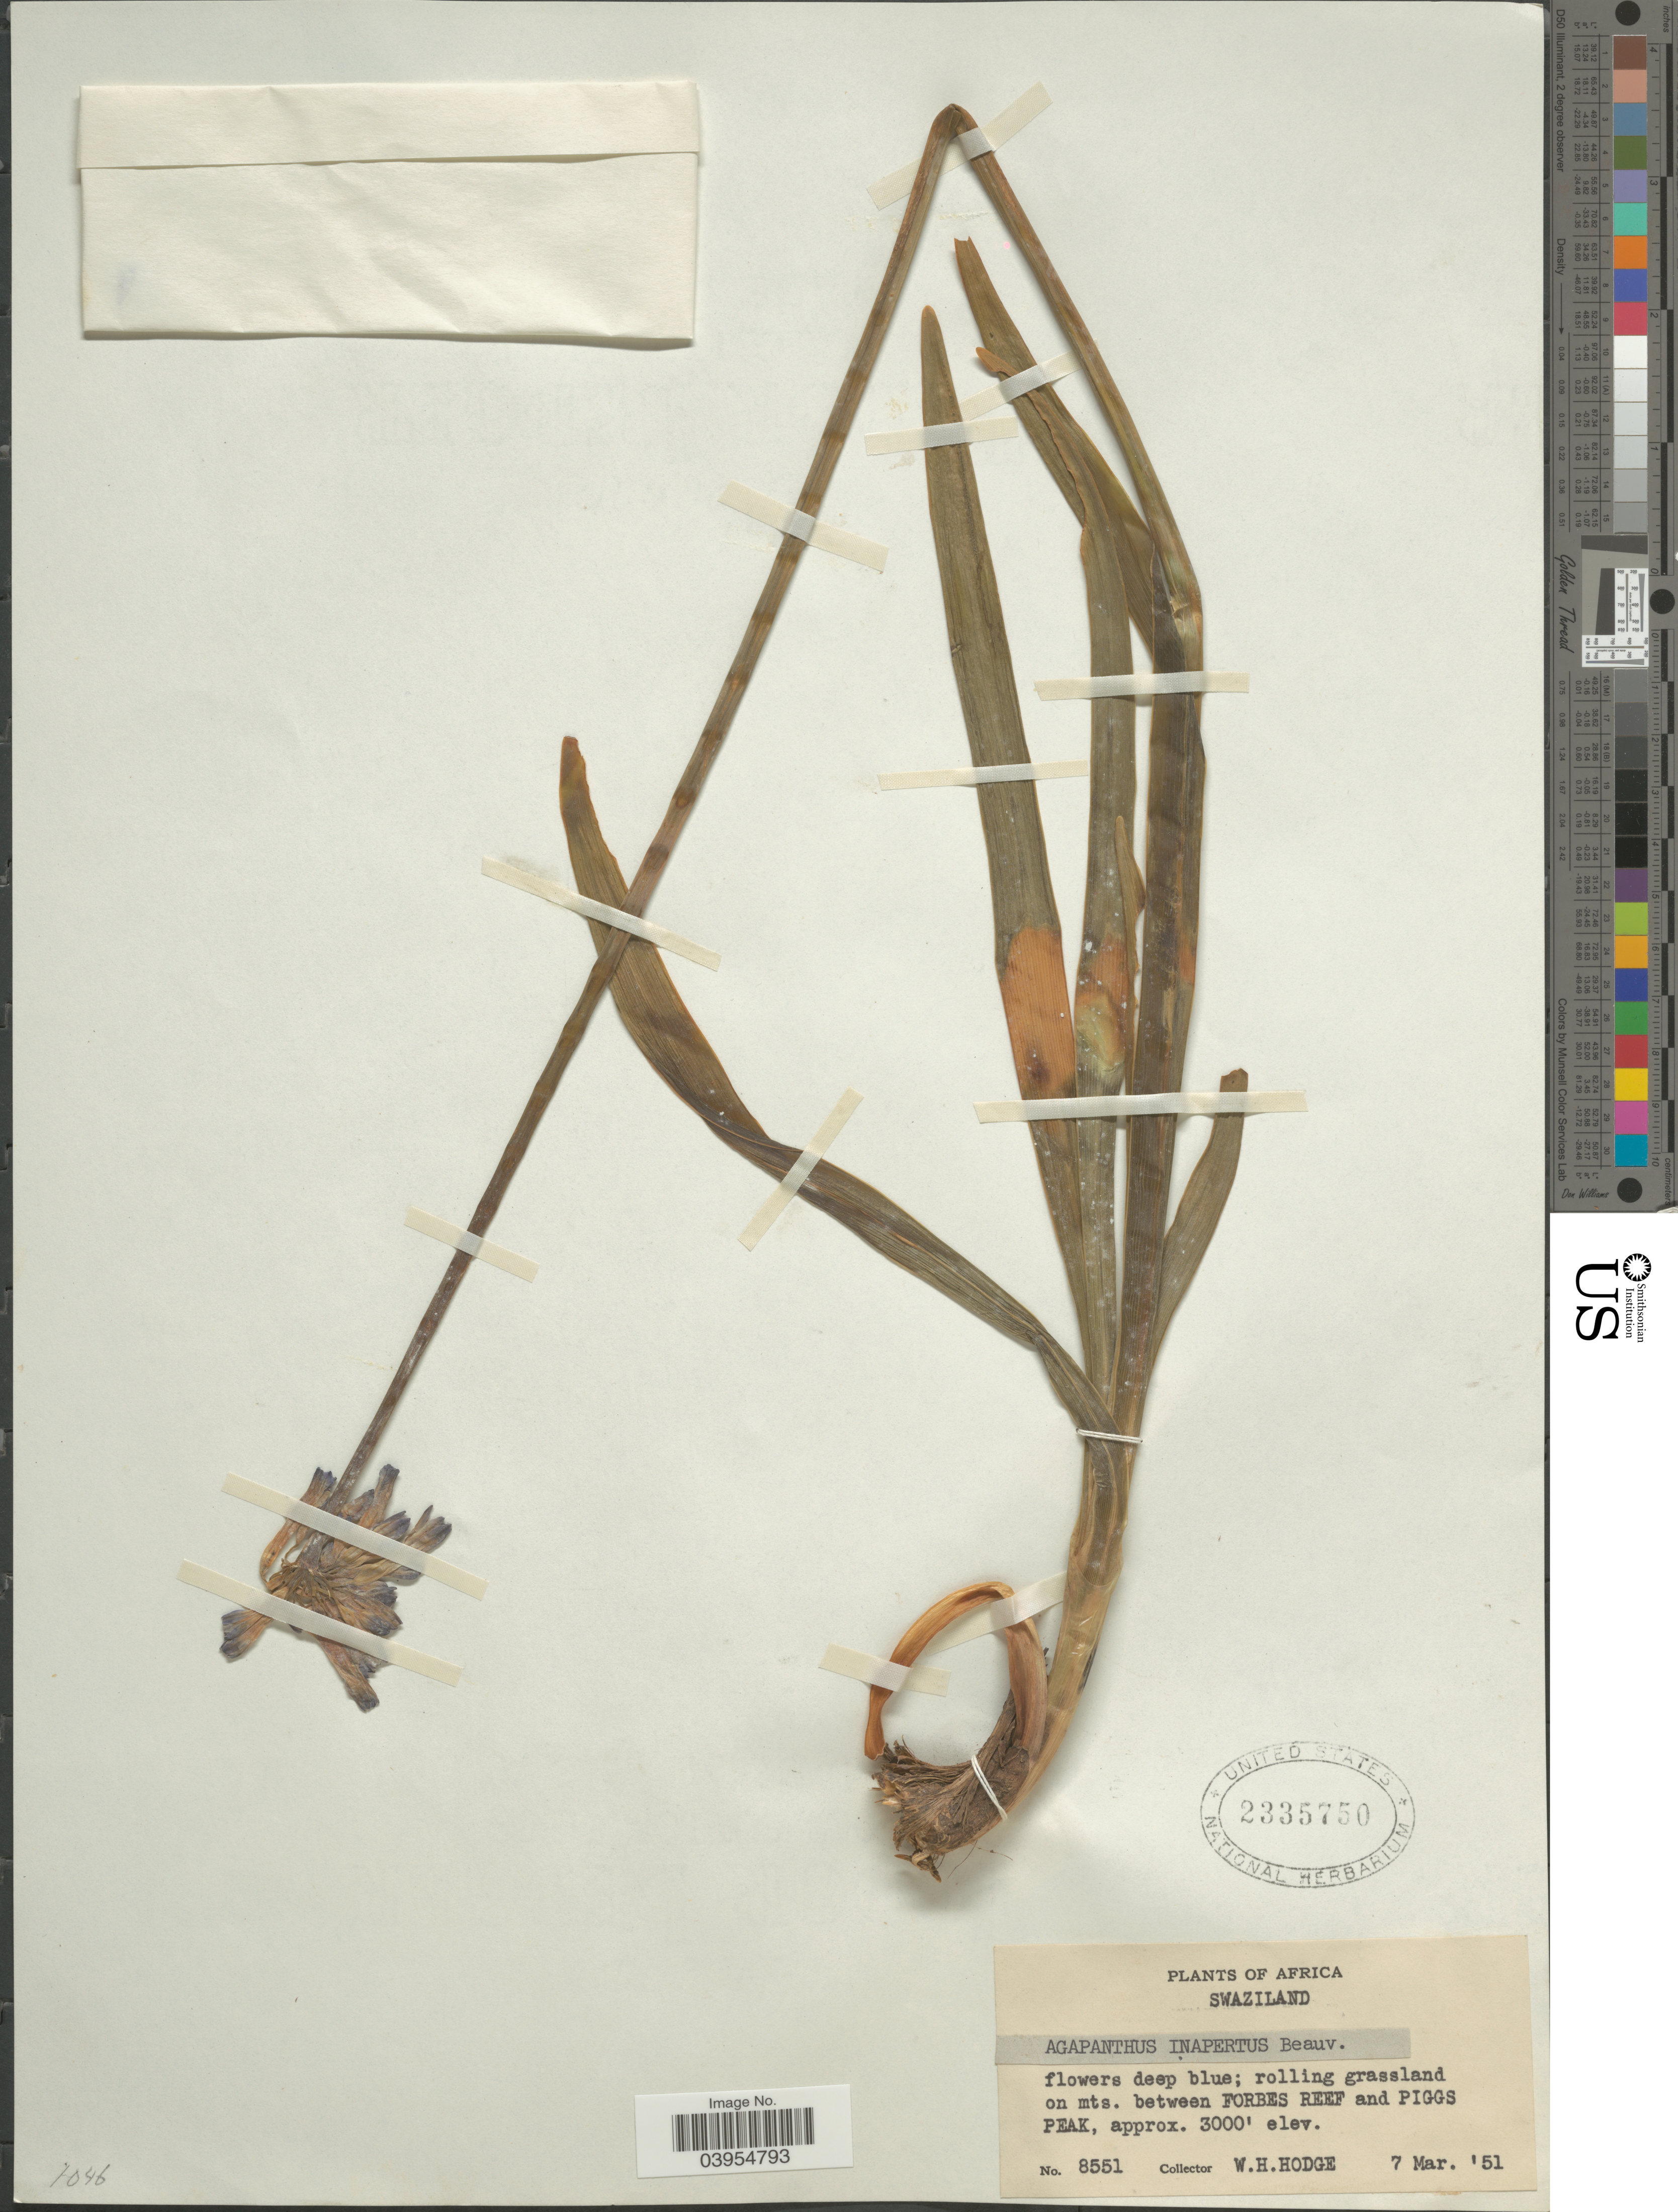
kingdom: Plantae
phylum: Tracheophyta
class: Liliopsida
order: Asparagales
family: Amaryllidaceae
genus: Agapanthus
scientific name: Agapanthus inapertus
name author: Beauverd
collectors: W. Hodge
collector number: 8551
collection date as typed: Transcribed d/m/y: 7/3/51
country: Eswatini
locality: Between Forbes Reef and Piggs Peak.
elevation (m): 914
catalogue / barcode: US 2335750